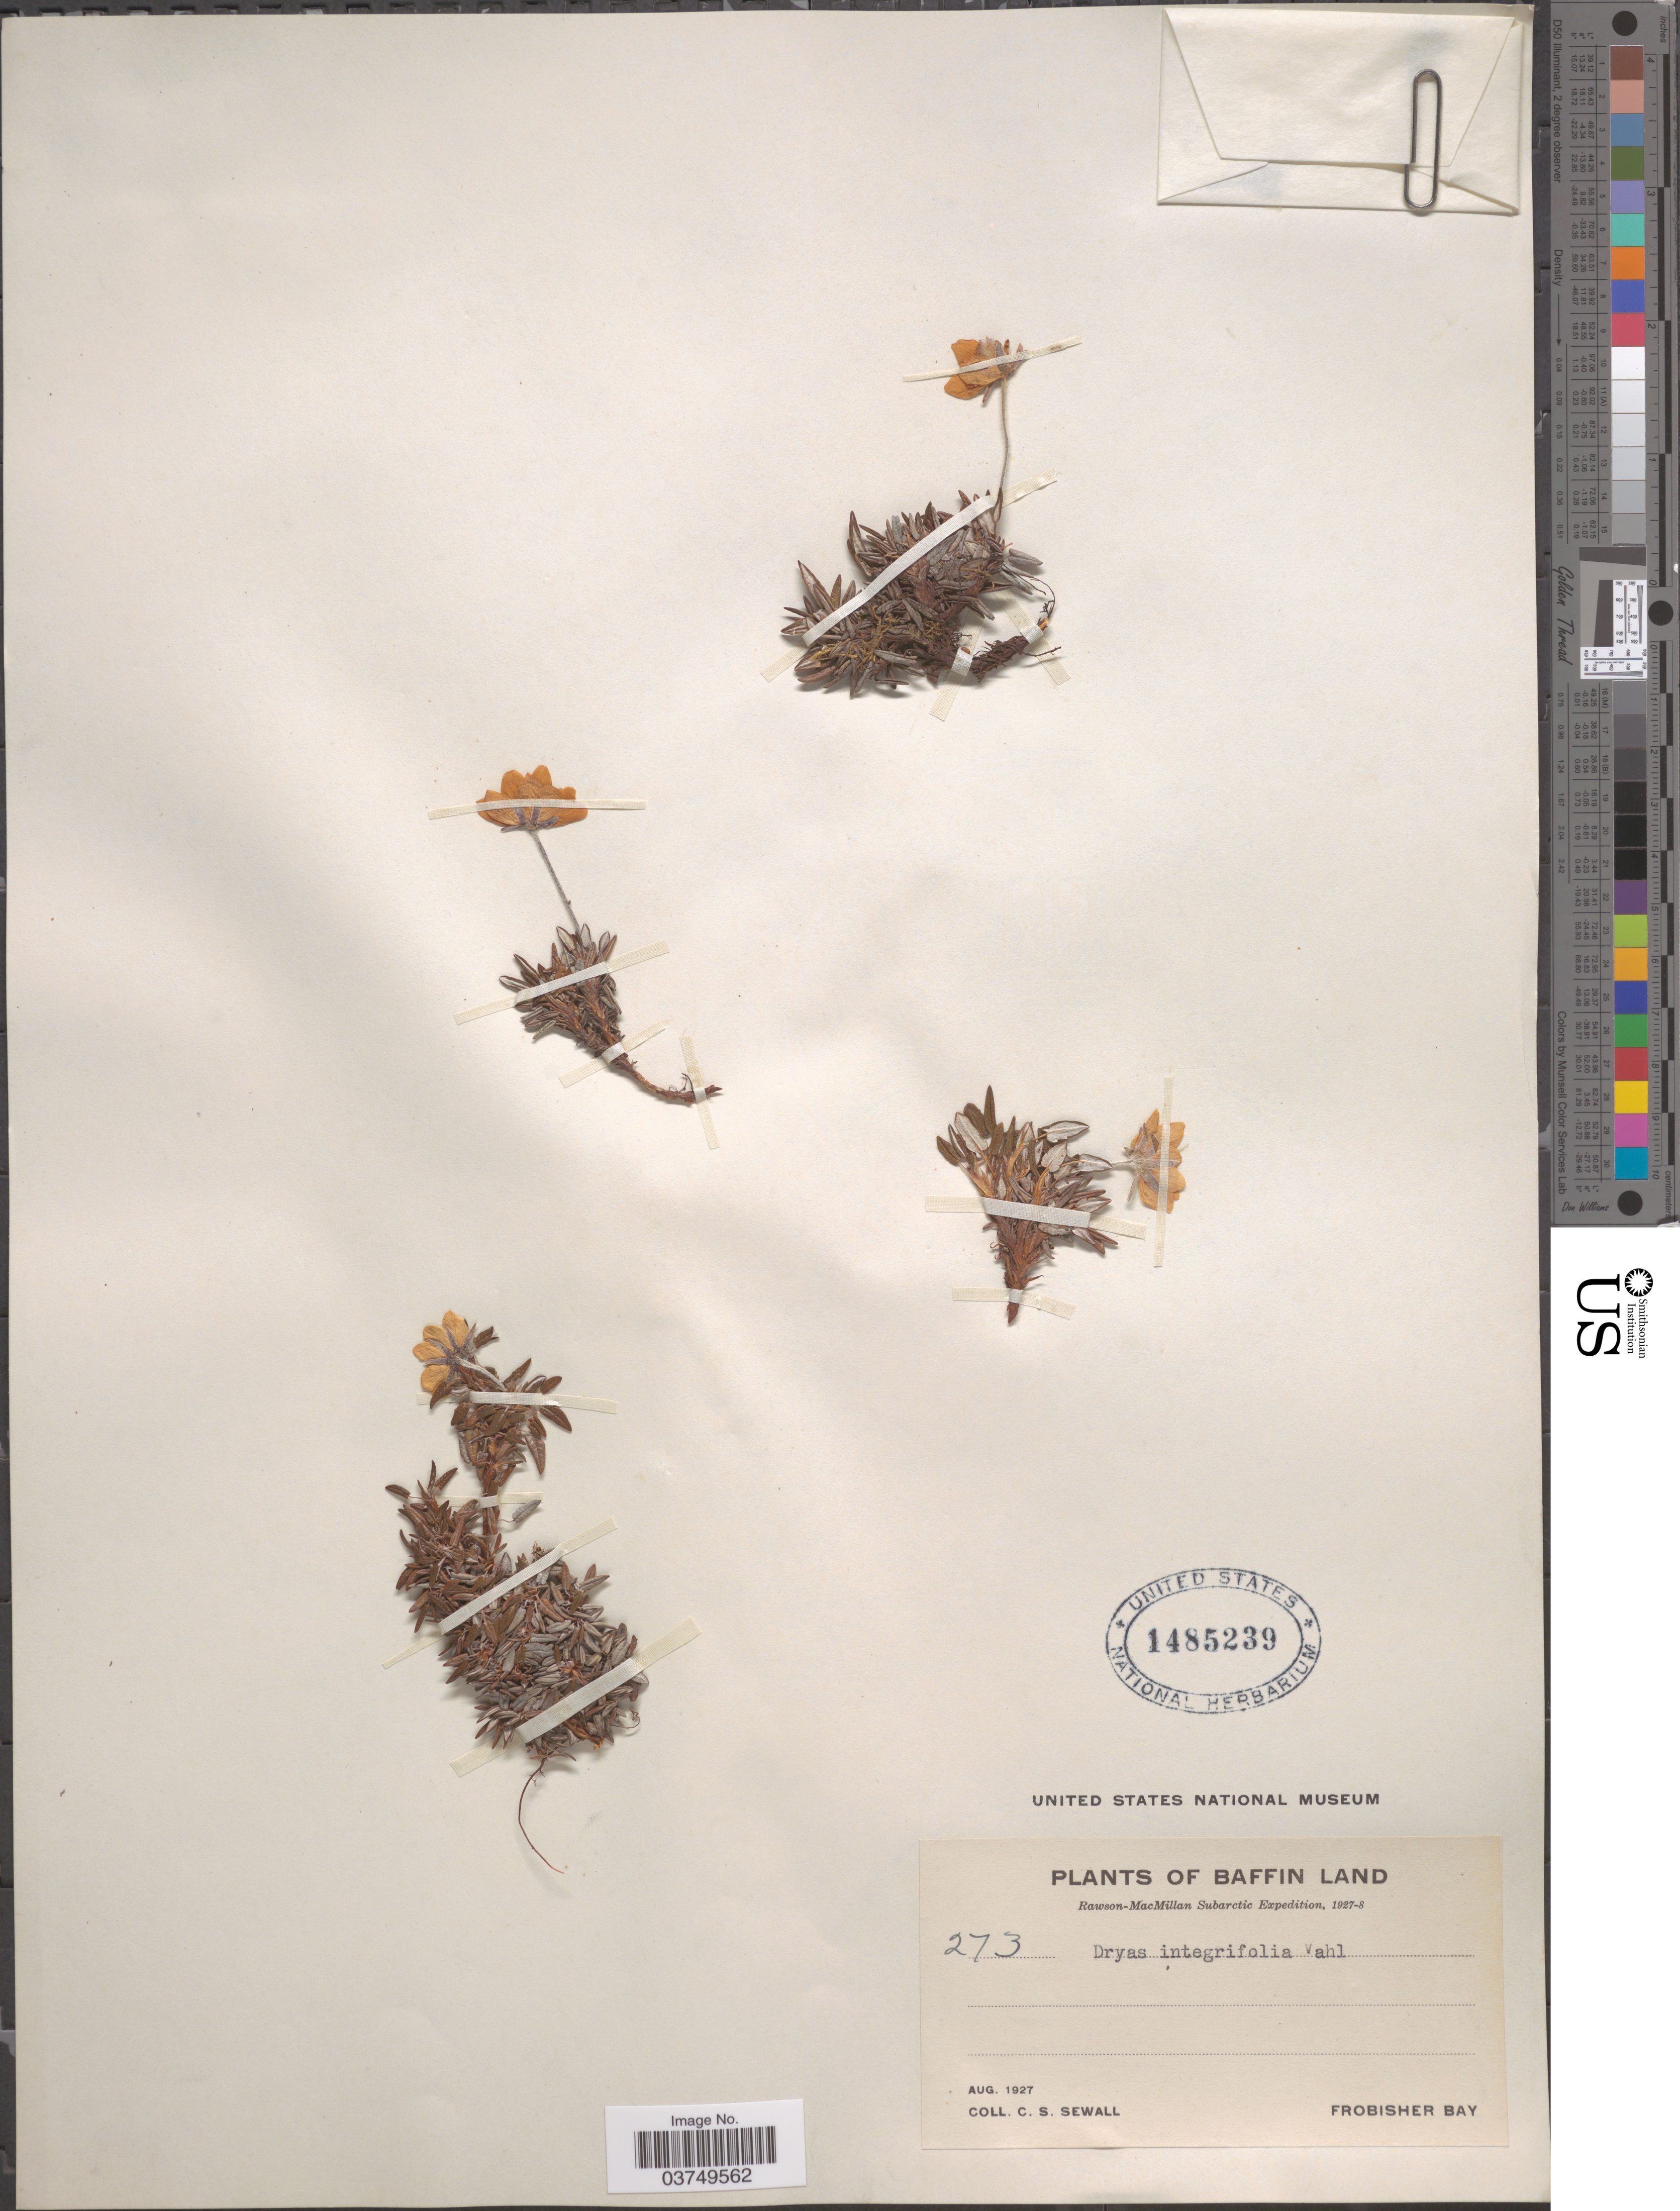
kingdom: Plantae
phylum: Tracheophyta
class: Magnoliopsida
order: Rosales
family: Rosaceae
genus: Dryas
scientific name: Dryas integrifolia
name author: Vahl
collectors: C. Sewall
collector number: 273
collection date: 1927-08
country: Canada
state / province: Nunavut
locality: Baffin Land. Frobisher Bay.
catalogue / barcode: US 1485239